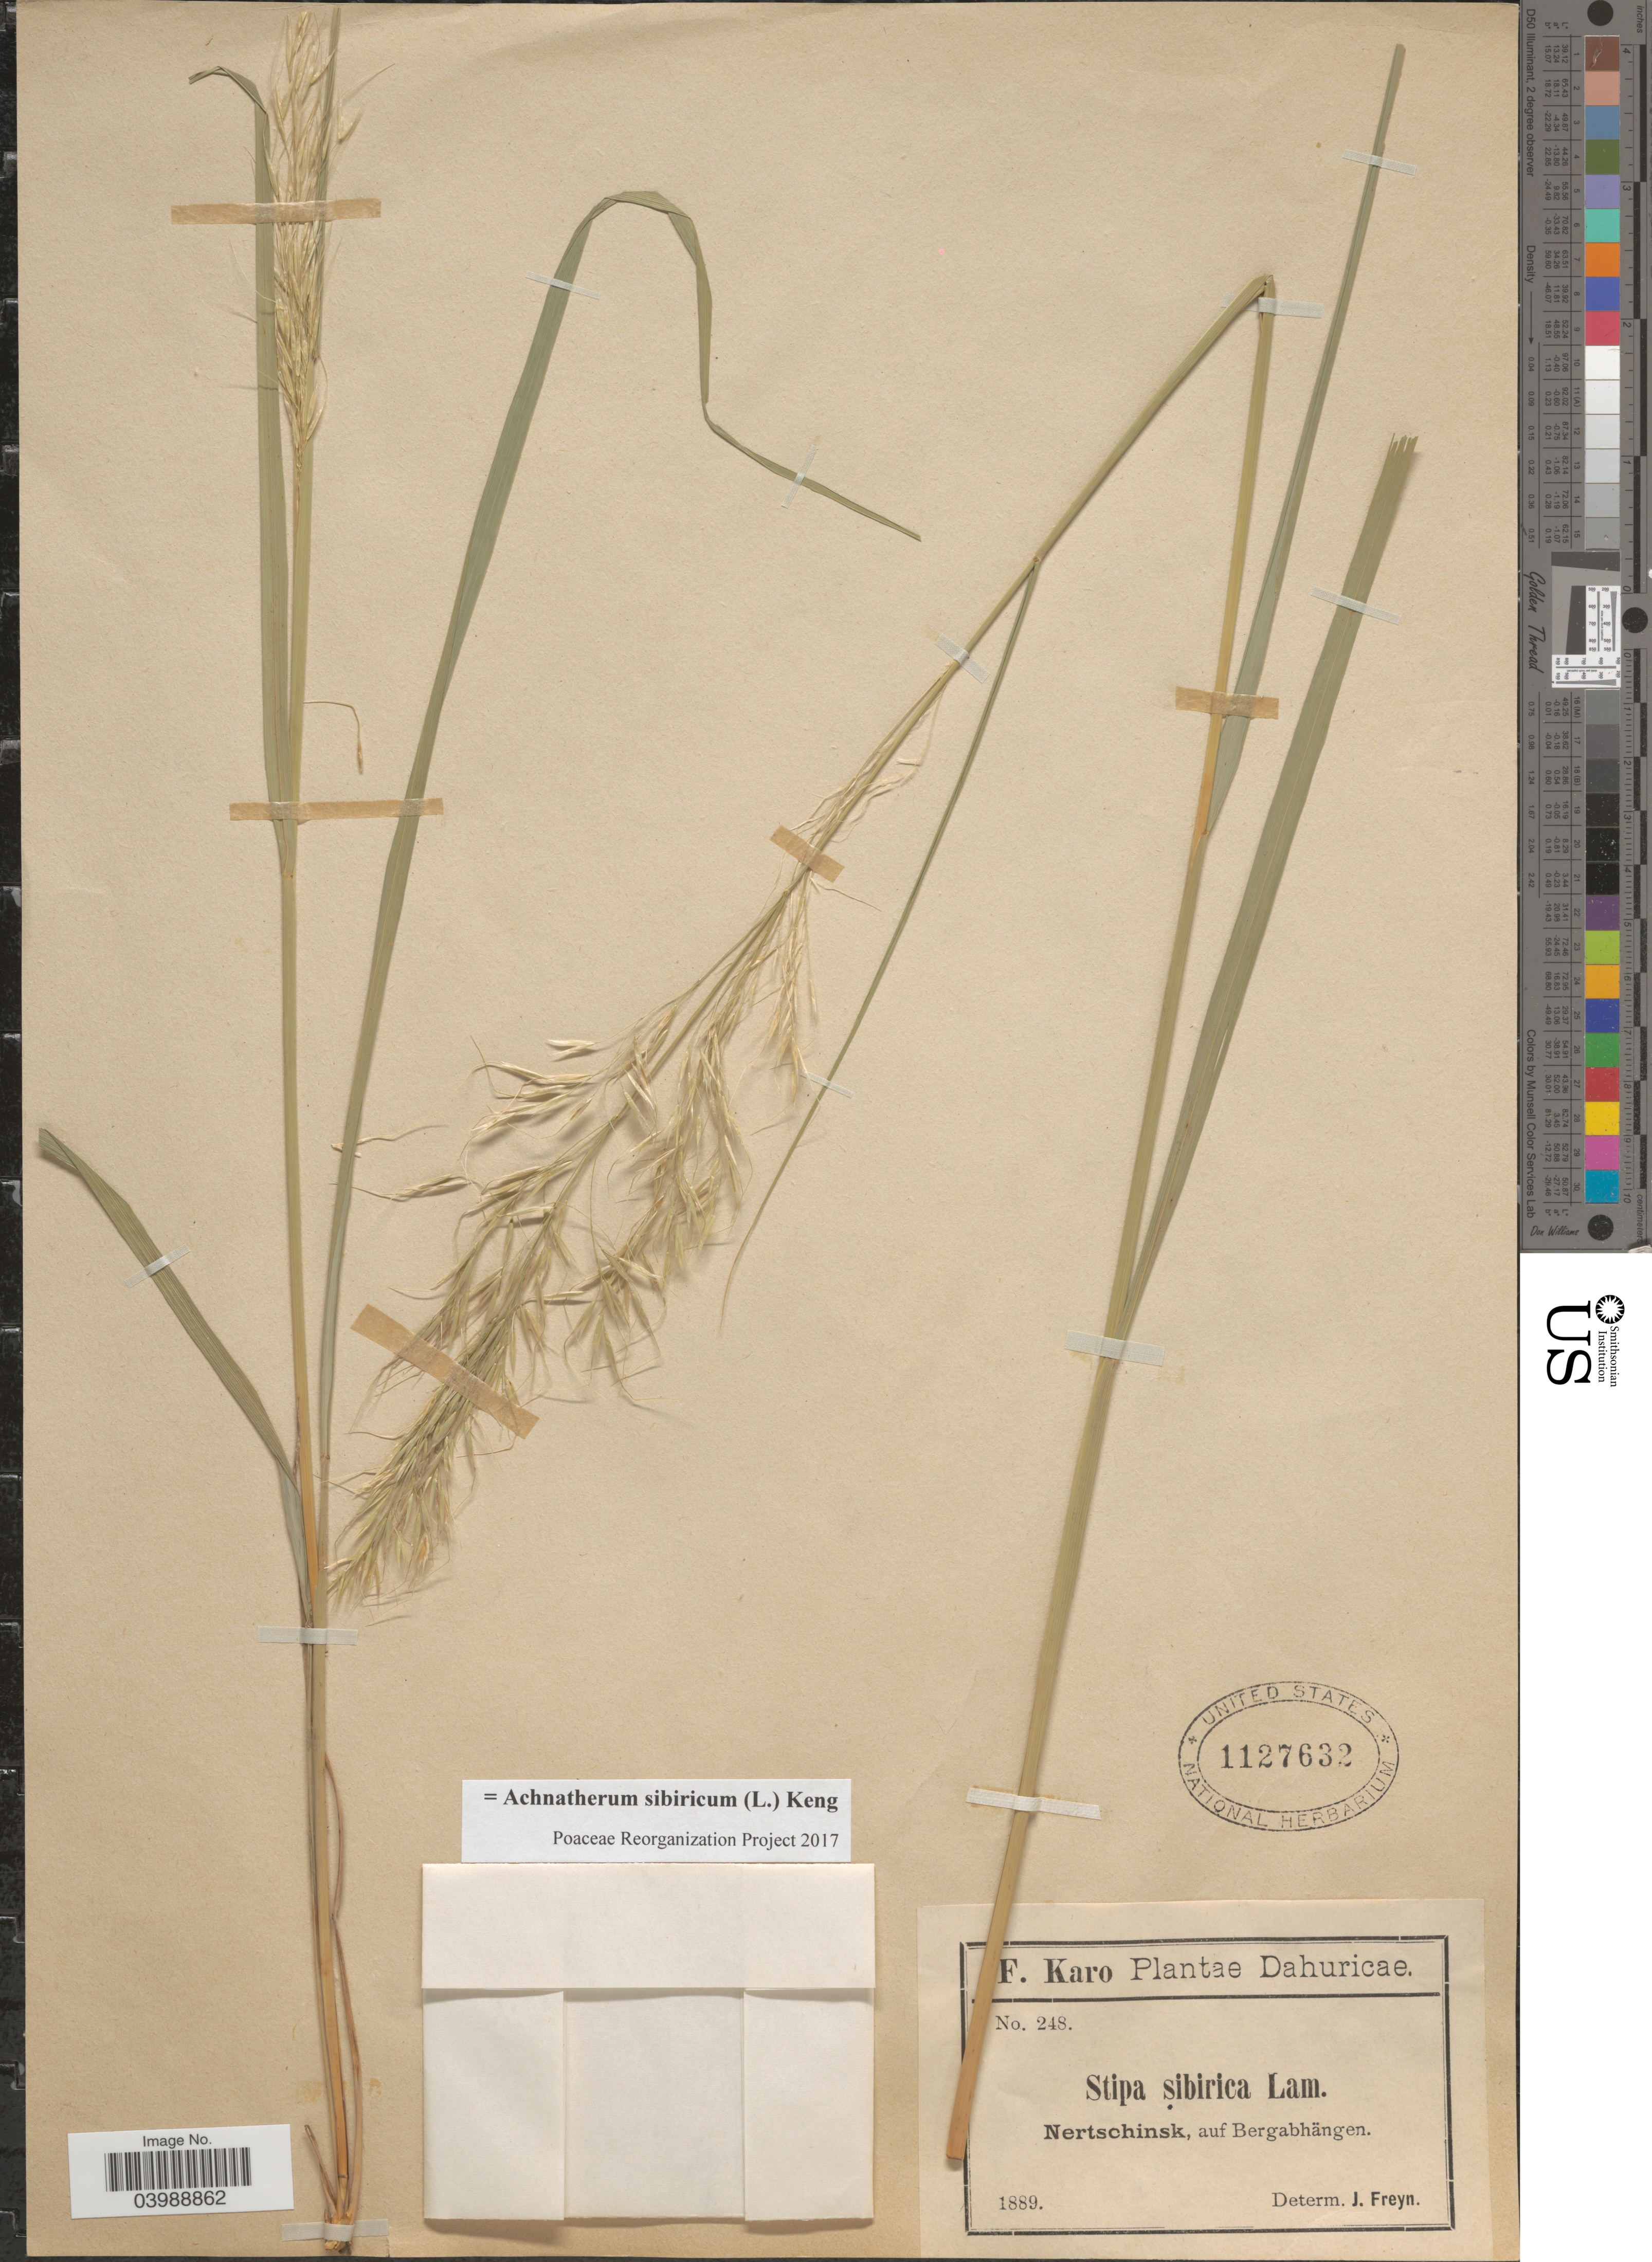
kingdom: Plantae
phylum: Tracheophyta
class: Liliopsida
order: Poales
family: Poaceae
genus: Achnatherum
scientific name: Achnatherum sibiricum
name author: (L.) Keng ex Tzvelev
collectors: F. Karo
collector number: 248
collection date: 1889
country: Russian Federation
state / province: Zabaykalsky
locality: Dahuricae. Nertschinsk, auf Bergabhängen.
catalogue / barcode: US 1127632